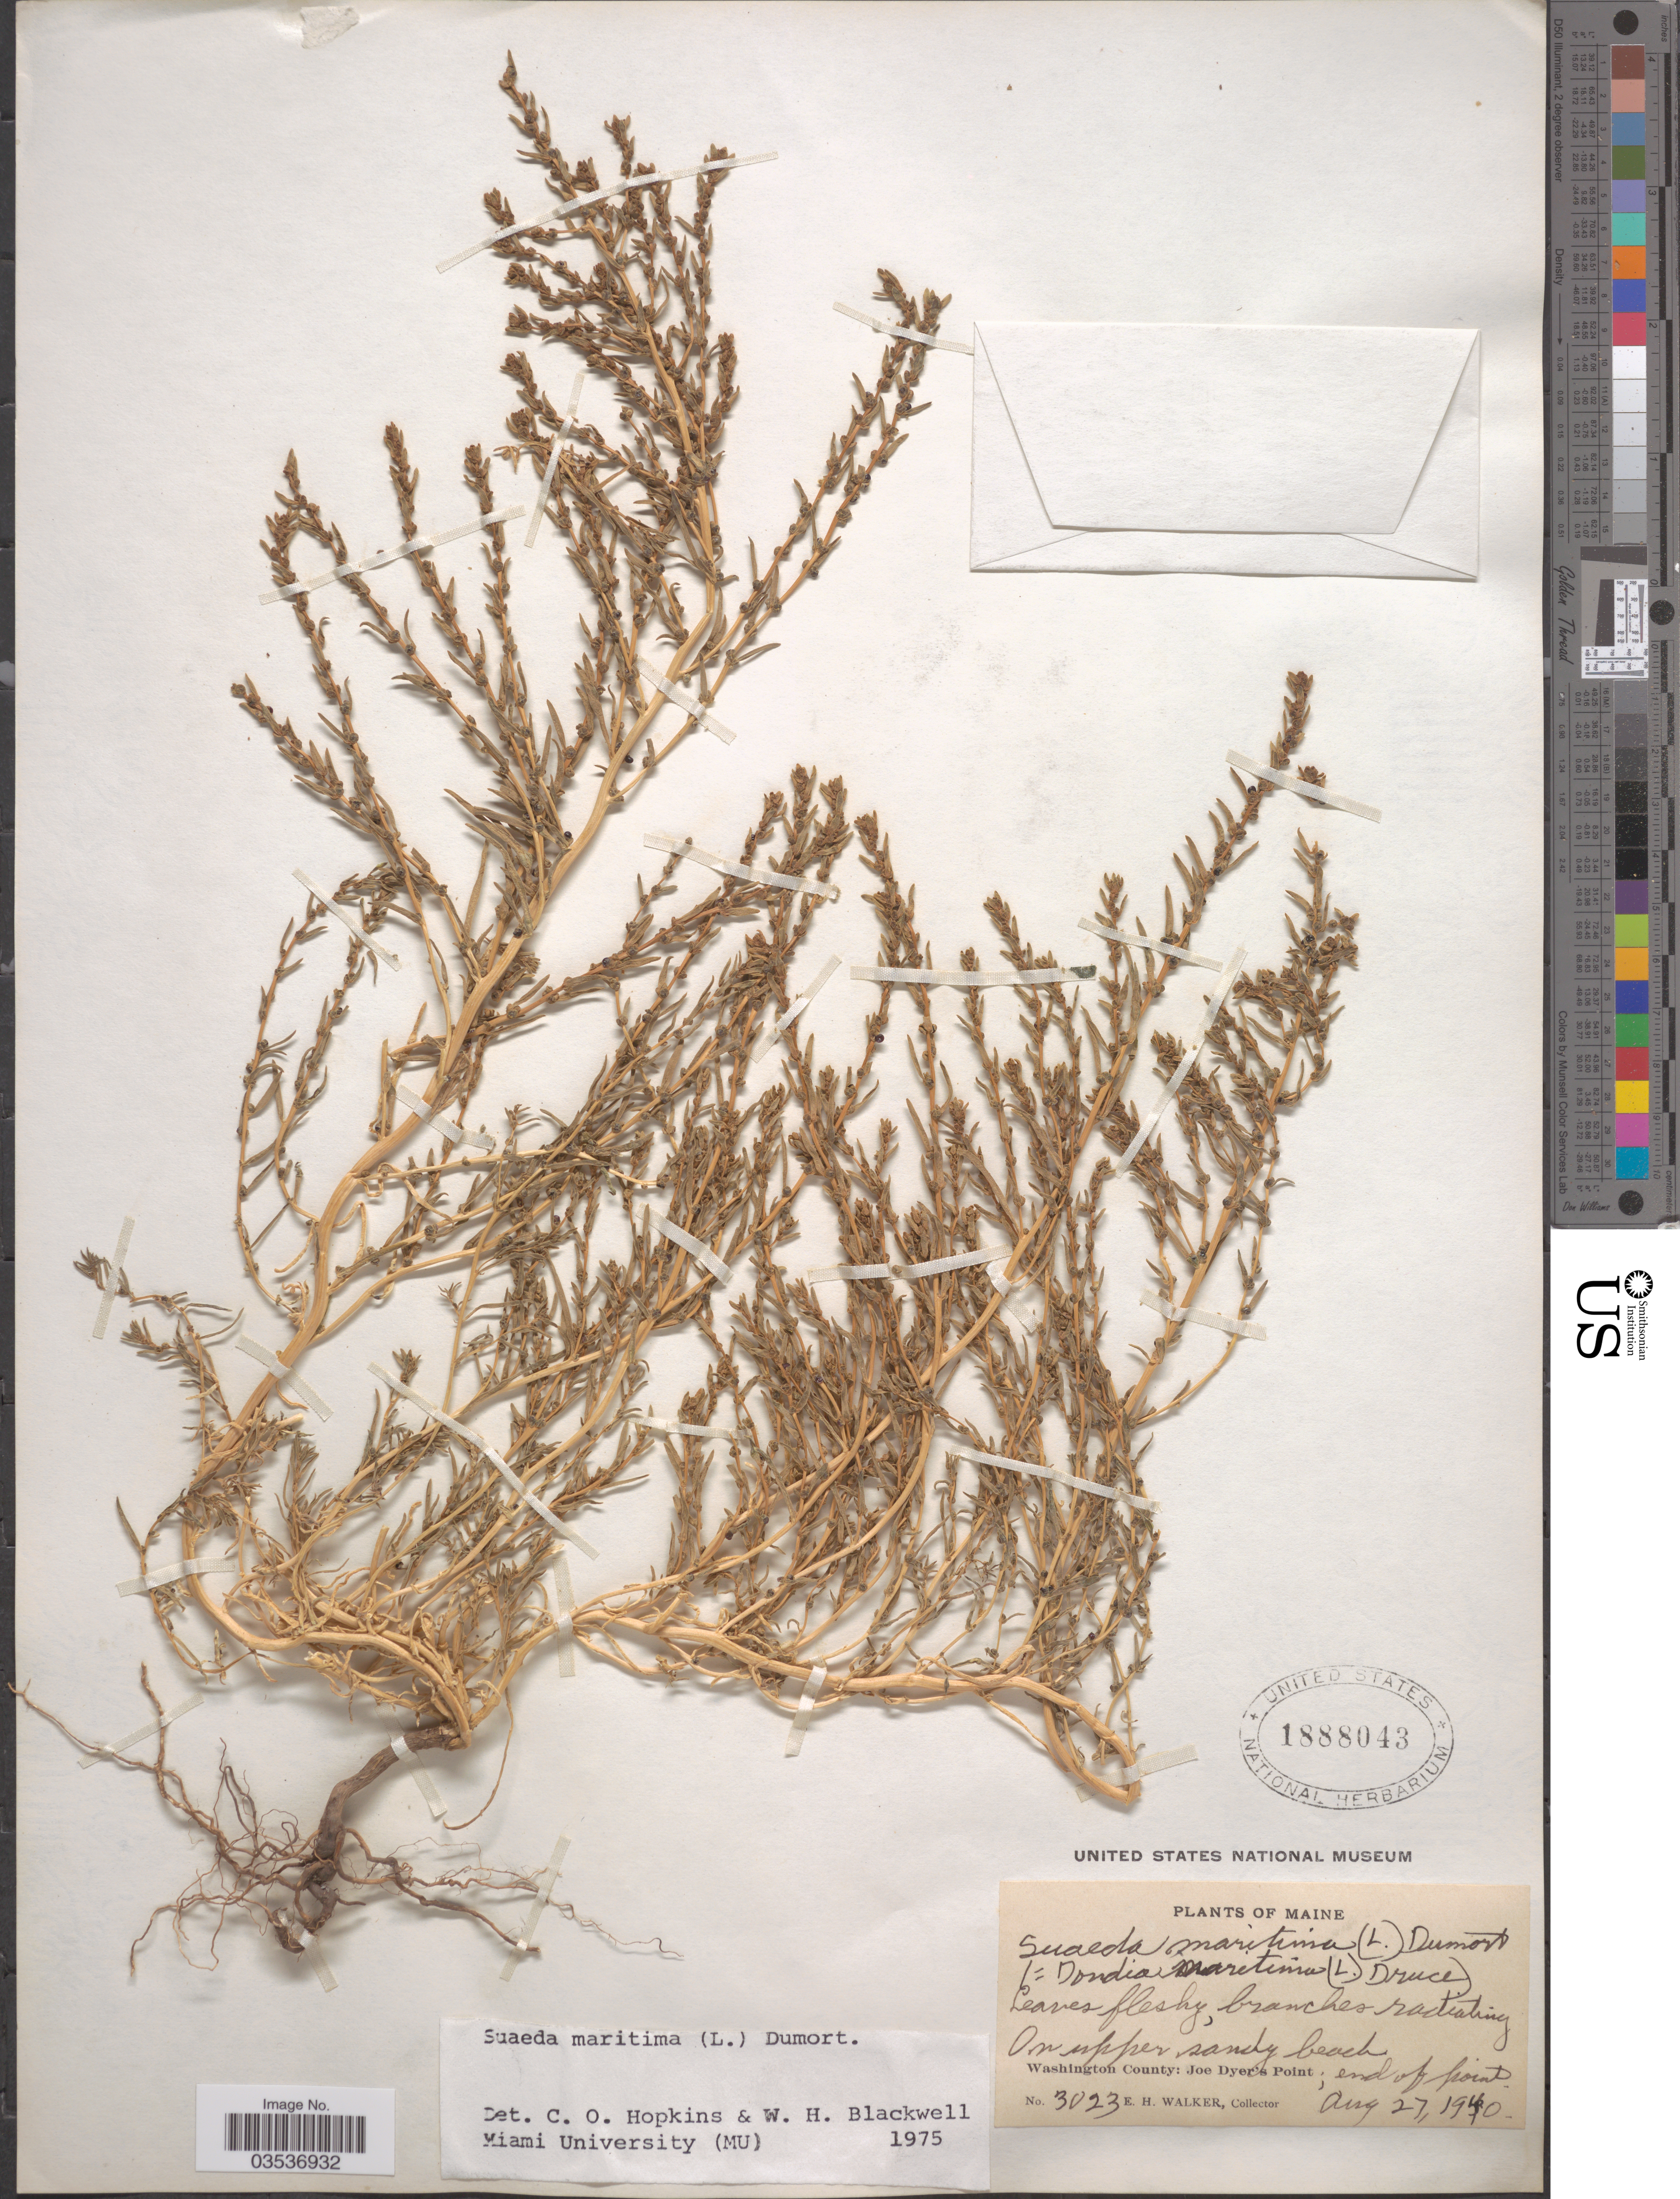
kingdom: Plantae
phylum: Tracheophyta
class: Magnoliopsida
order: Caryophyllales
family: Amaranthaceae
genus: Suaeda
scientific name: Suaeda maritima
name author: (L.) Dumort.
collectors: E. H. Walker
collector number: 3023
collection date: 1940-08-27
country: United States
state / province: Maine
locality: Washington County: Joe Dyer's Point.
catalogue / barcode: US 1888043